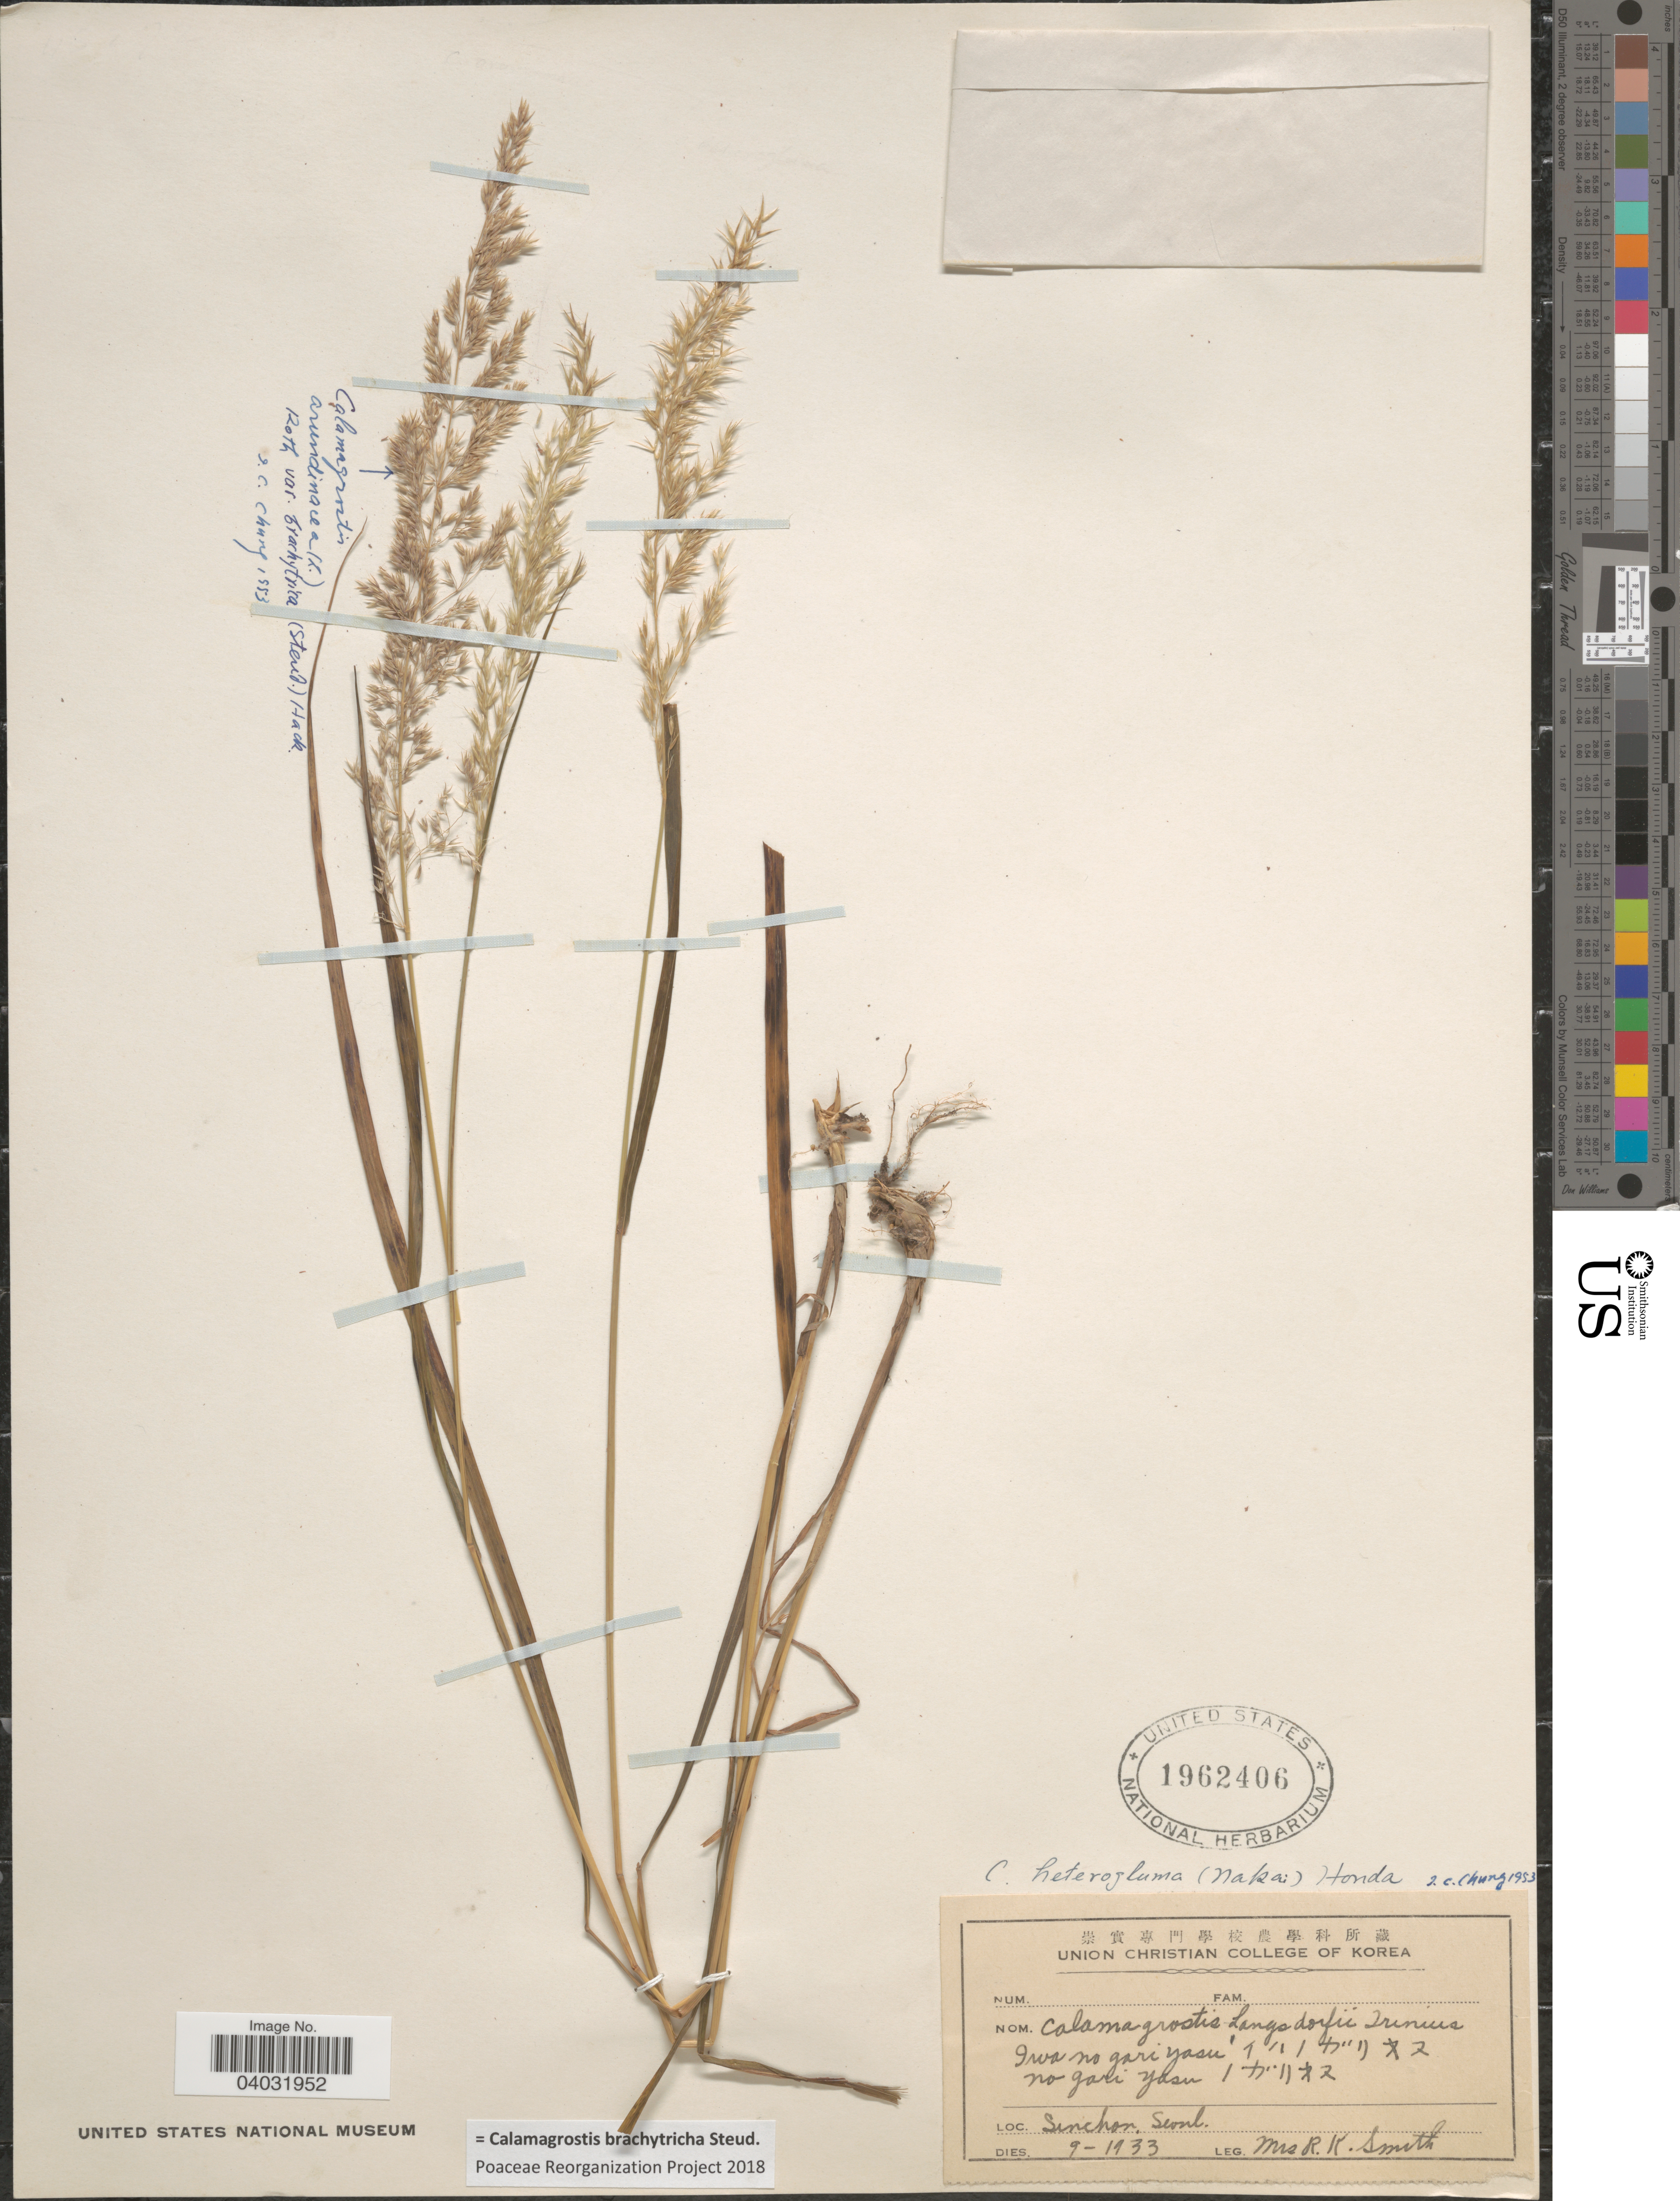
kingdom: Plantae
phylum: Tracheophyta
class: Liliopsida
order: Poales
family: Poaceae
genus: Calamagrostis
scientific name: Calamagrostis brachytricha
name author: Steud.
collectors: R. Smith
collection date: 1933-09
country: South Korea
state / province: Seoul Special City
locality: Sinchon Seoul.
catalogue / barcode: US 1962406